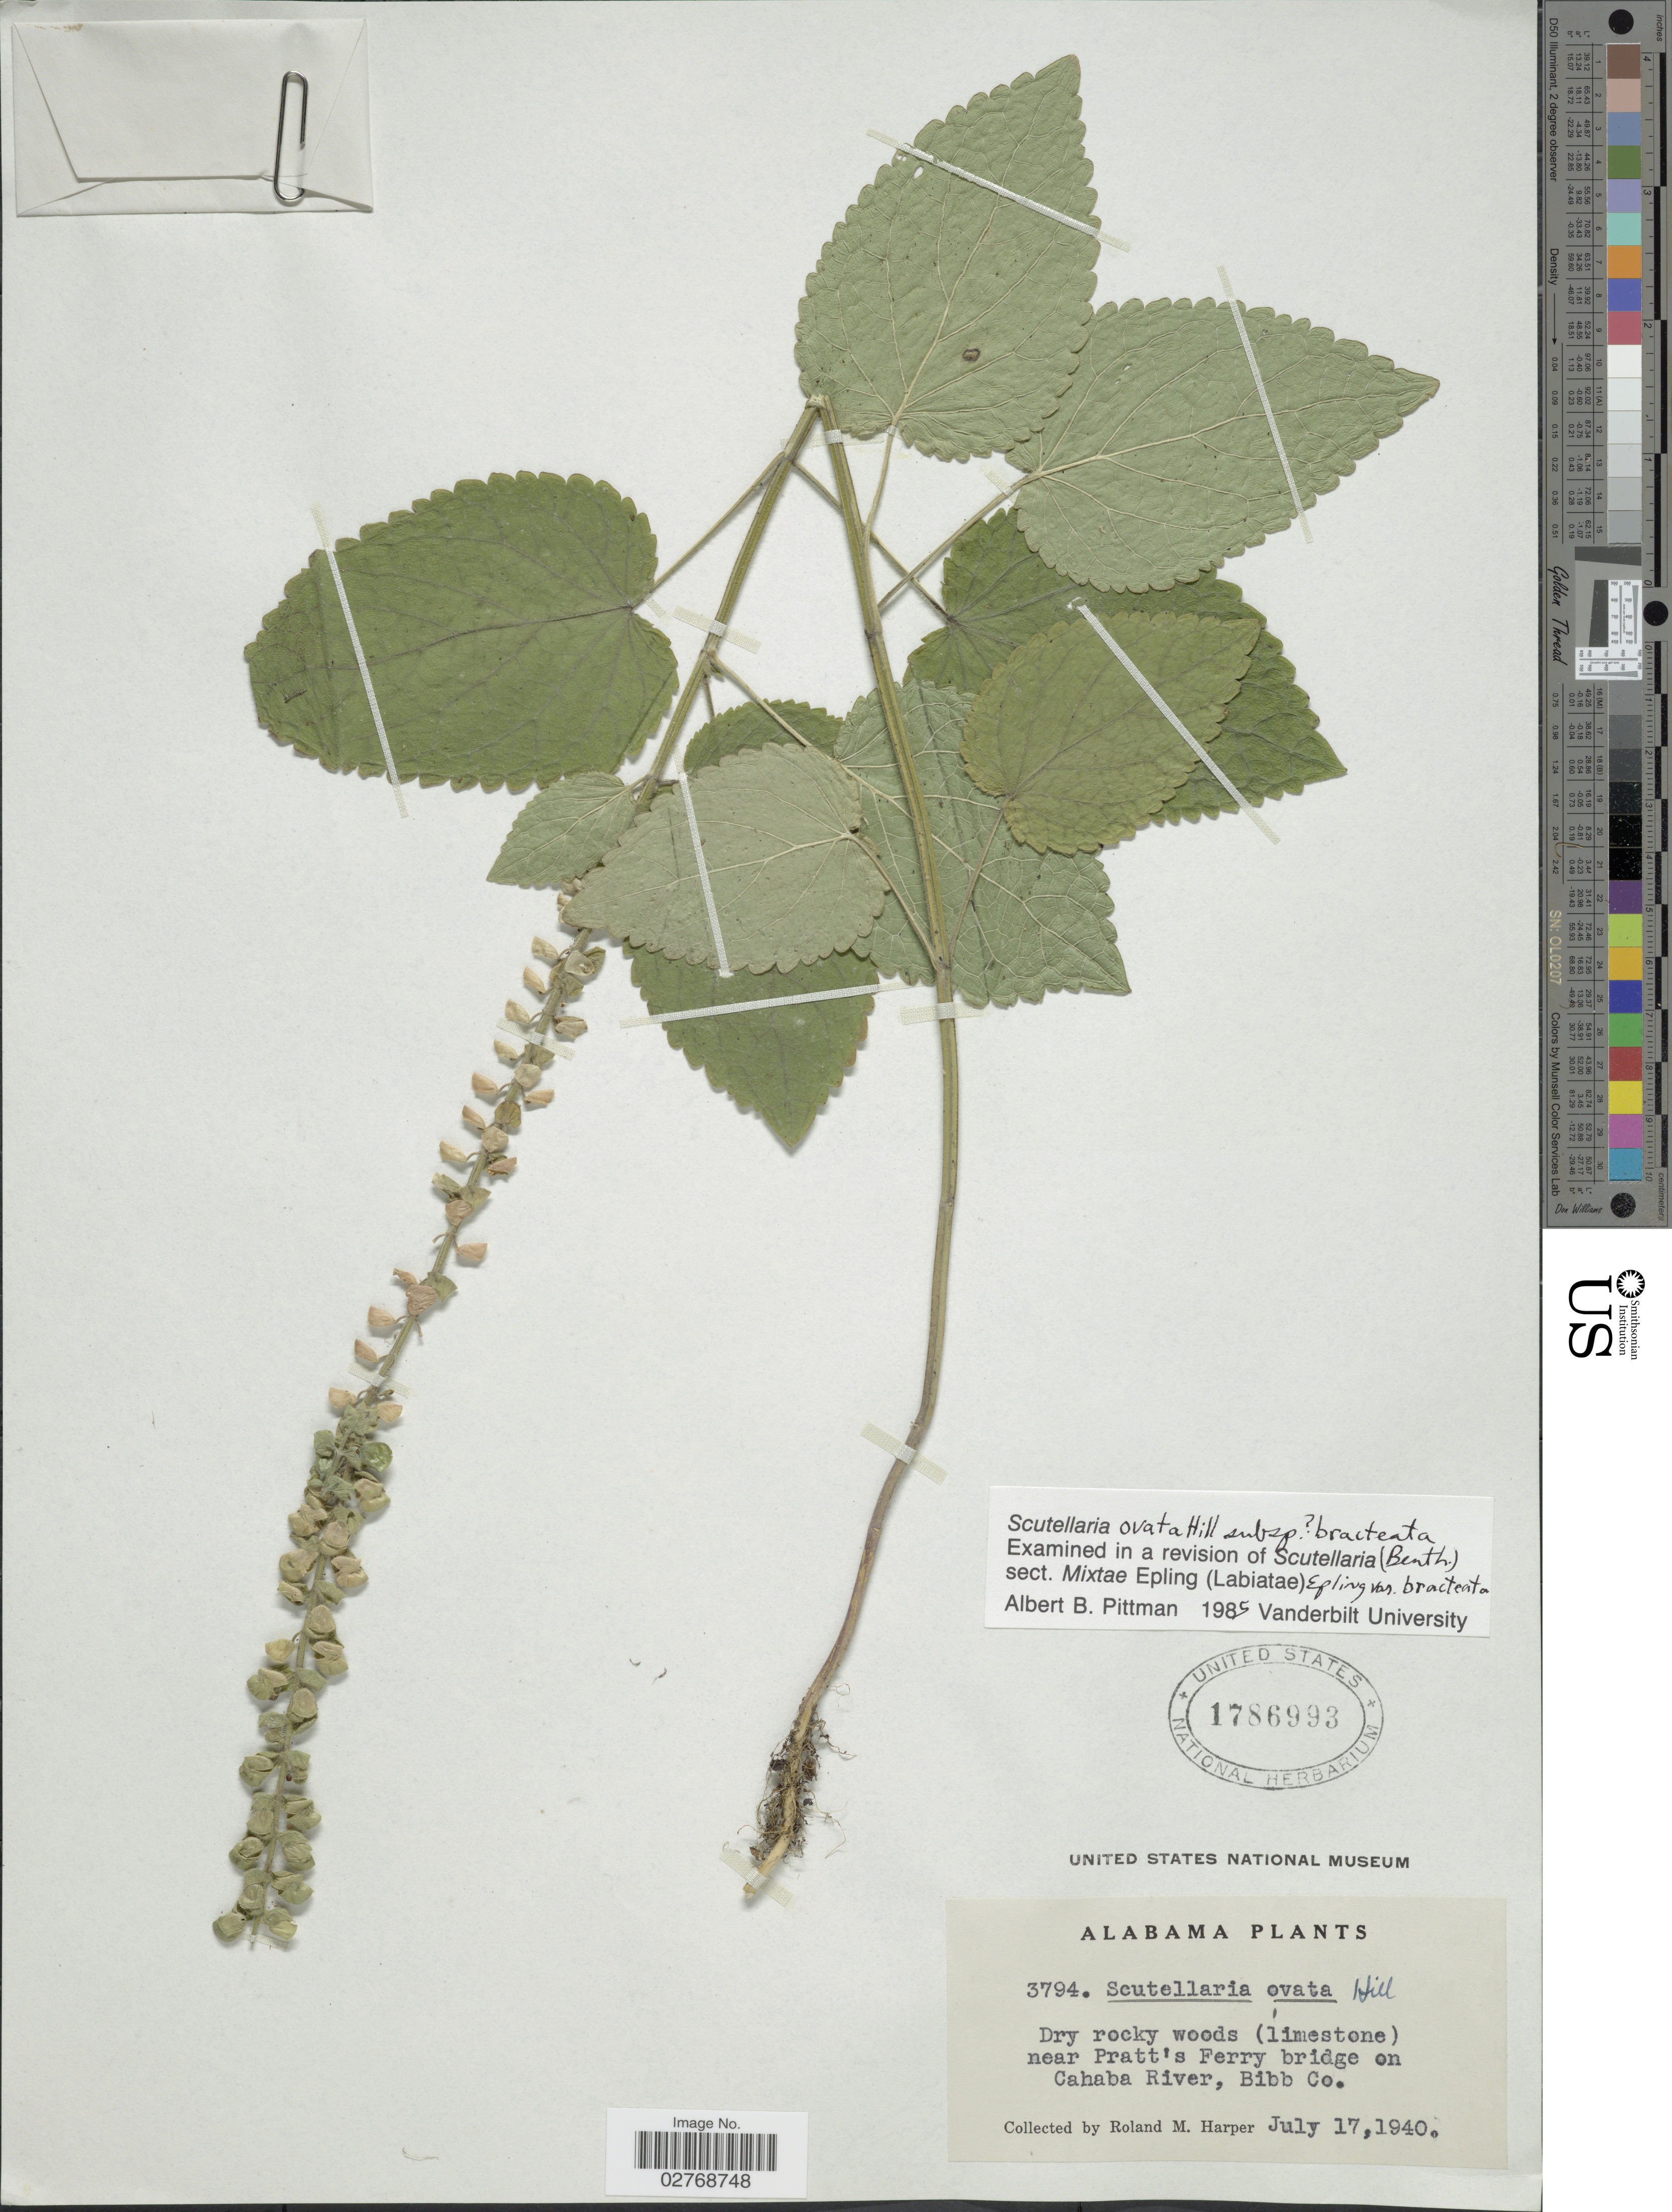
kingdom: Plantae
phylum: Tracheophyta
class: Magnoliopsida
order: Lamiales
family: Lamiaceae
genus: Scutellaria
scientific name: Scutellaria ovata subsp. bracteata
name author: (Benth.) Epling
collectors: R. M. Harper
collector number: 3794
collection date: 1940-07-17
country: United States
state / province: Alabama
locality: Near Pratt's Ferry bridge on Cahaba River, Bibb Co.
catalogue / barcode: US 1786993